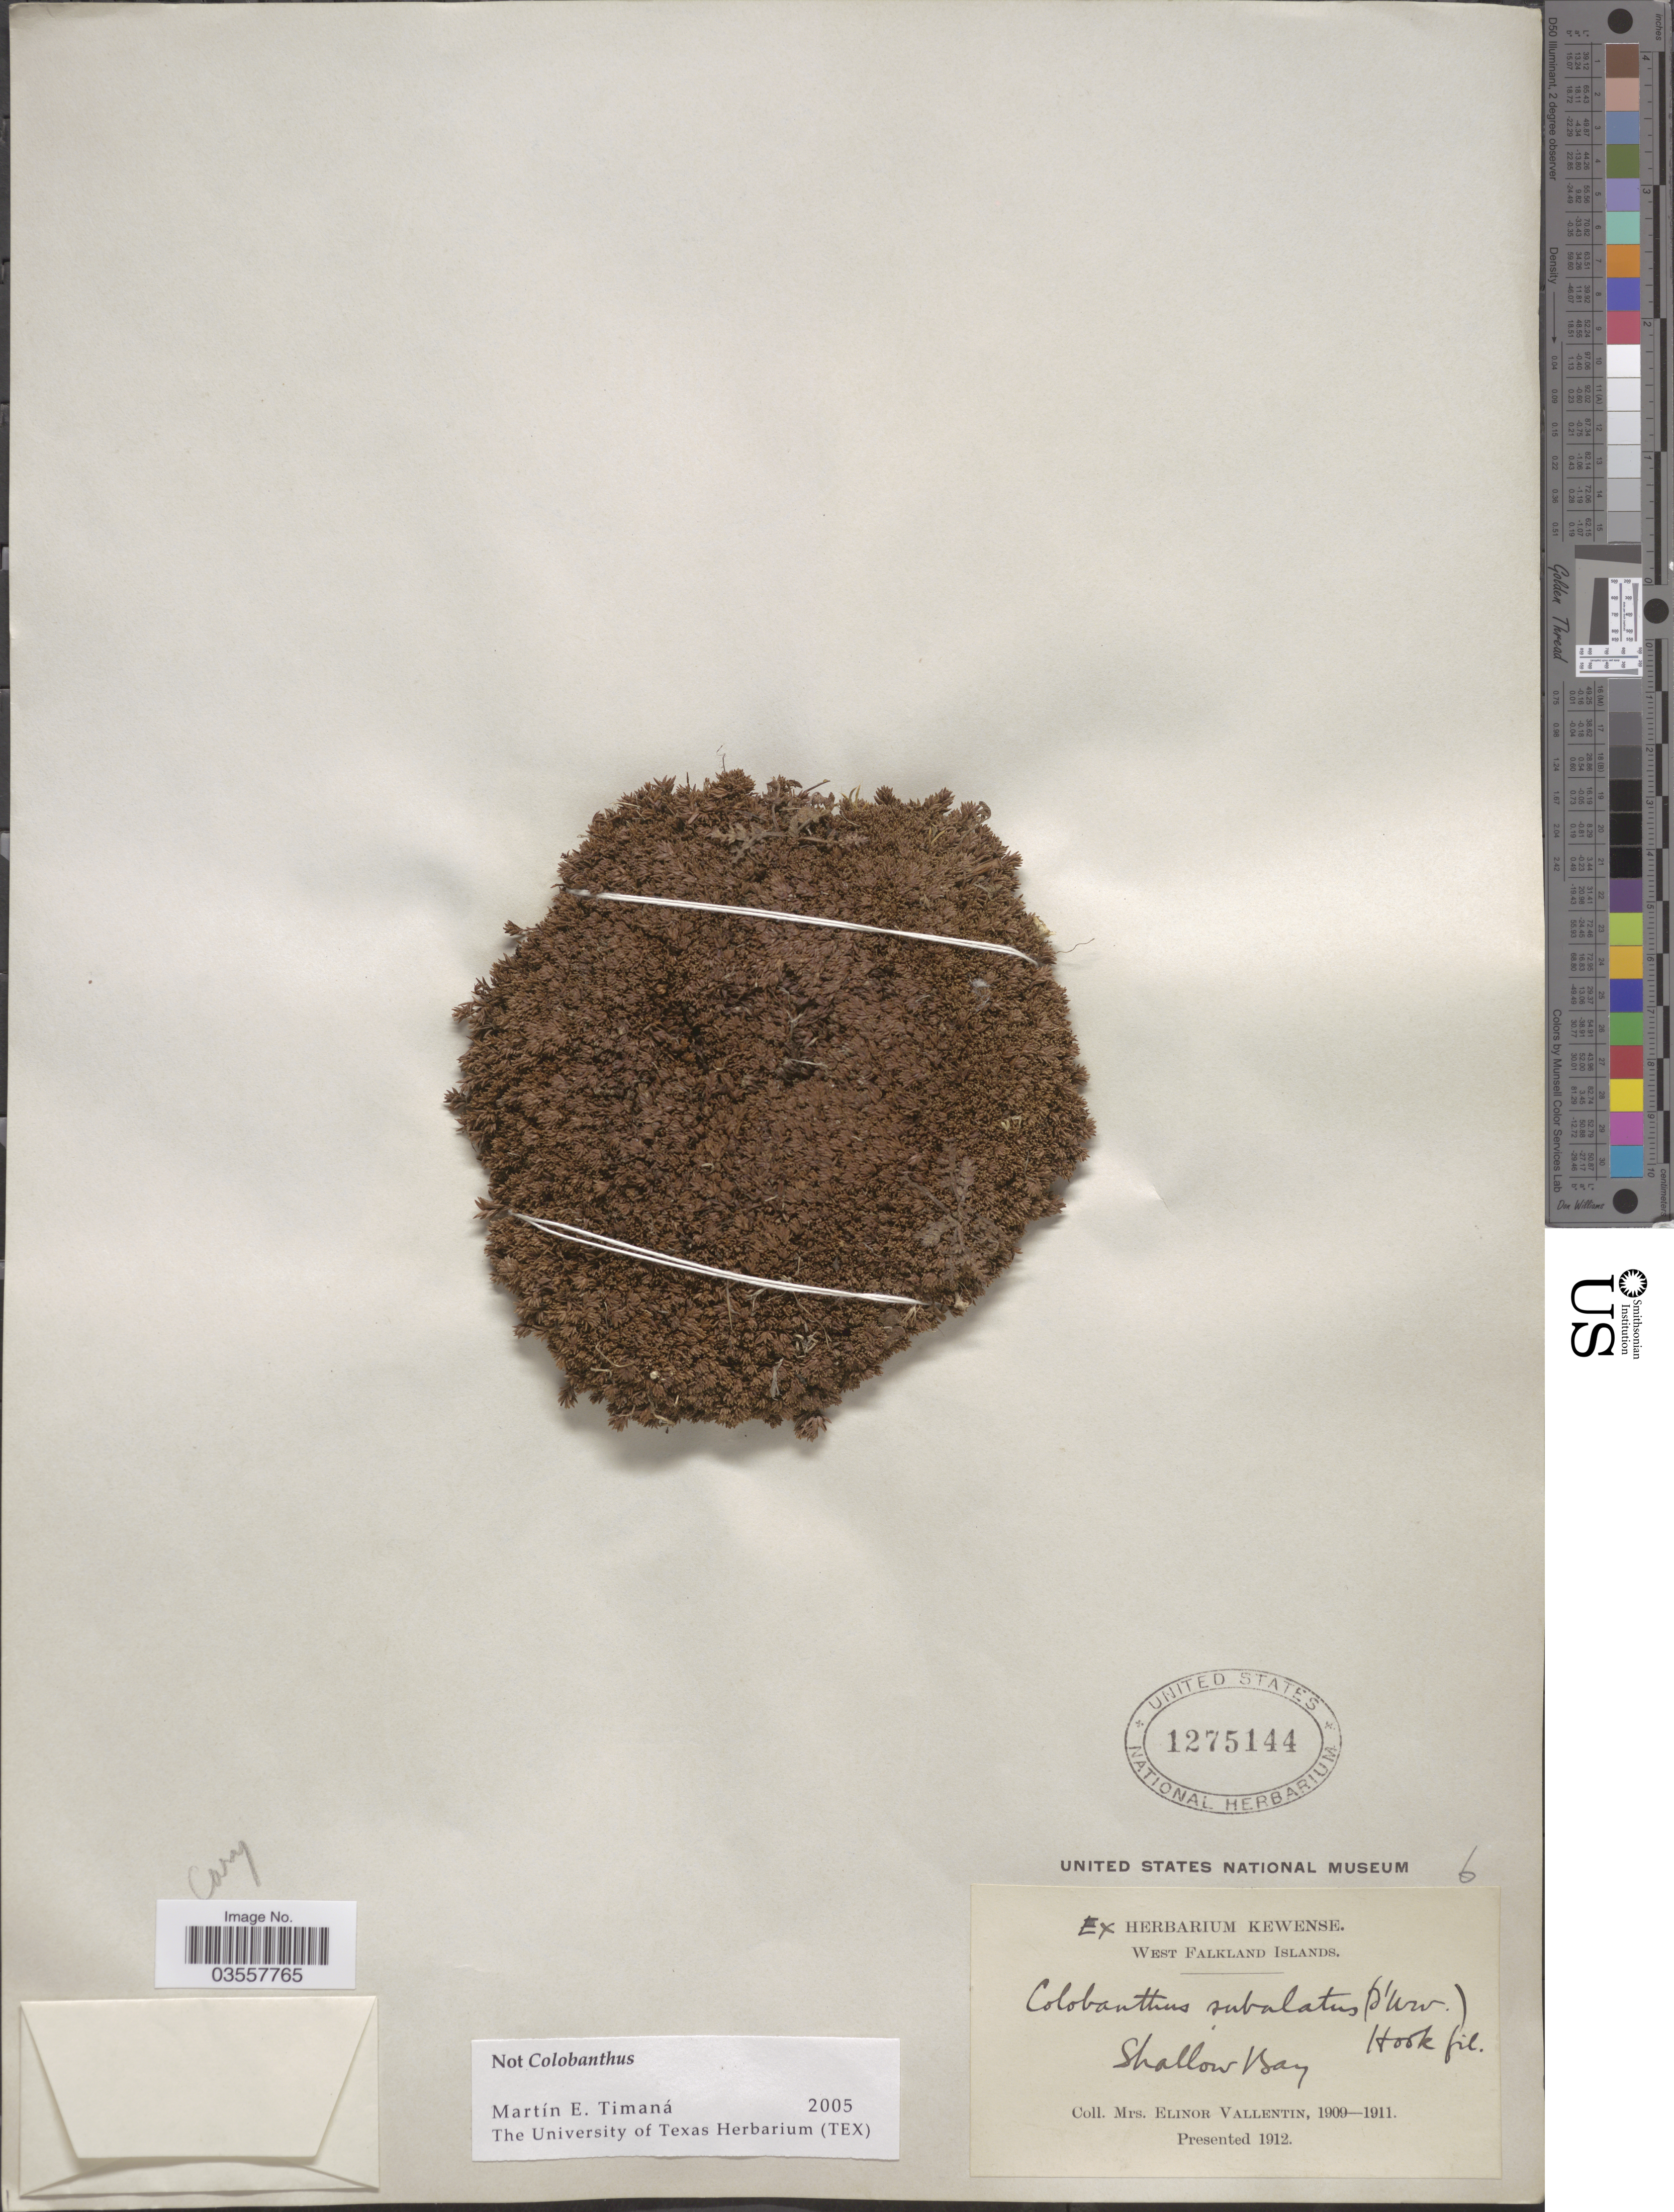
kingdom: Plantae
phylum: Tracheophyta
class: Magnoliopsida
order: Caryophyllales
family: Caryophyllaceae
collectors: E. Vallentin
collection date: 1909/1911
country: Falkland Islands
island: West Falkland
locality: West Falkland Islands. Shallow Bay.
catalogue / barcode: US 1275144